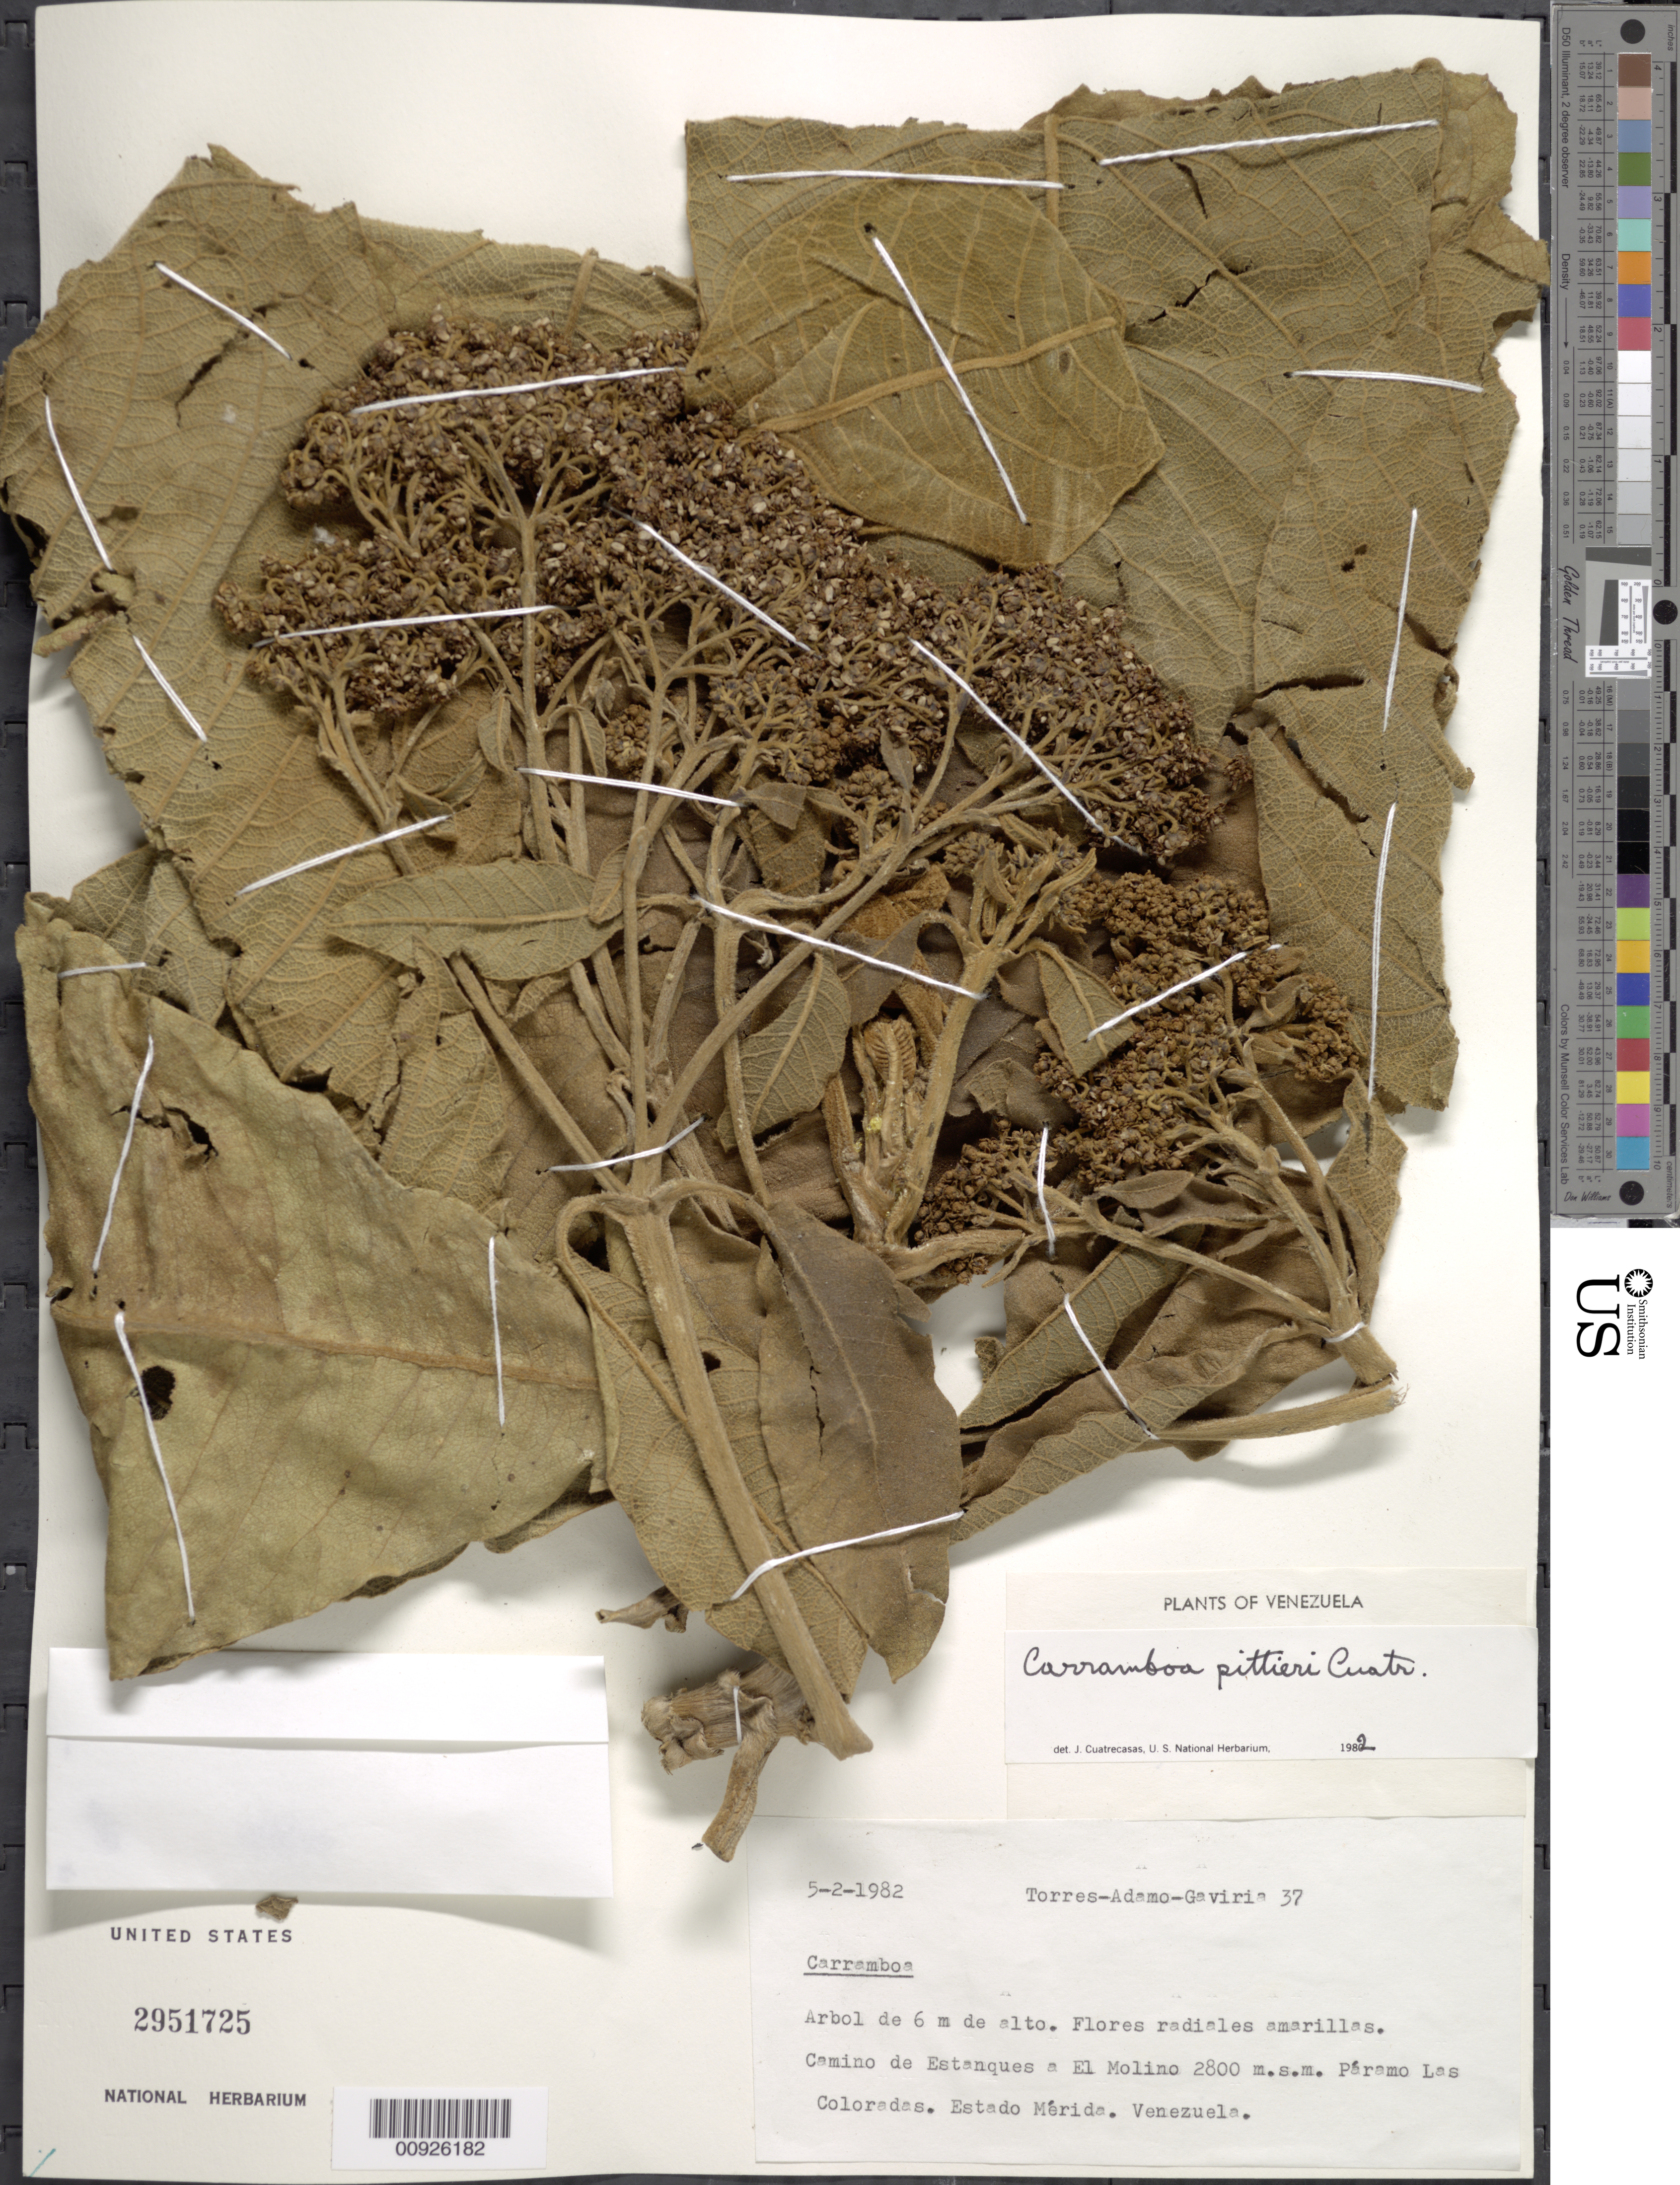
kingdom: Plantae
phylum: Tracheophyta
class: Magnoliopsida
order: Asterales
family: Asteraceae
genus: Carramboa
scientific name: Carramboa badilloi var. pittieri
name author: (Cuatrec.) Cuatrec.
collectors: -. Torres, G. Adamo & Gaviria, --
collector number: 37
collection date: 1982-02-05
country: Venezuela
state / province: Mérida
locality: Camino de Estanques a El Molino, Paramo Las Coloradas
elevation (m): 2800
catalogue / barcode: US 2951725